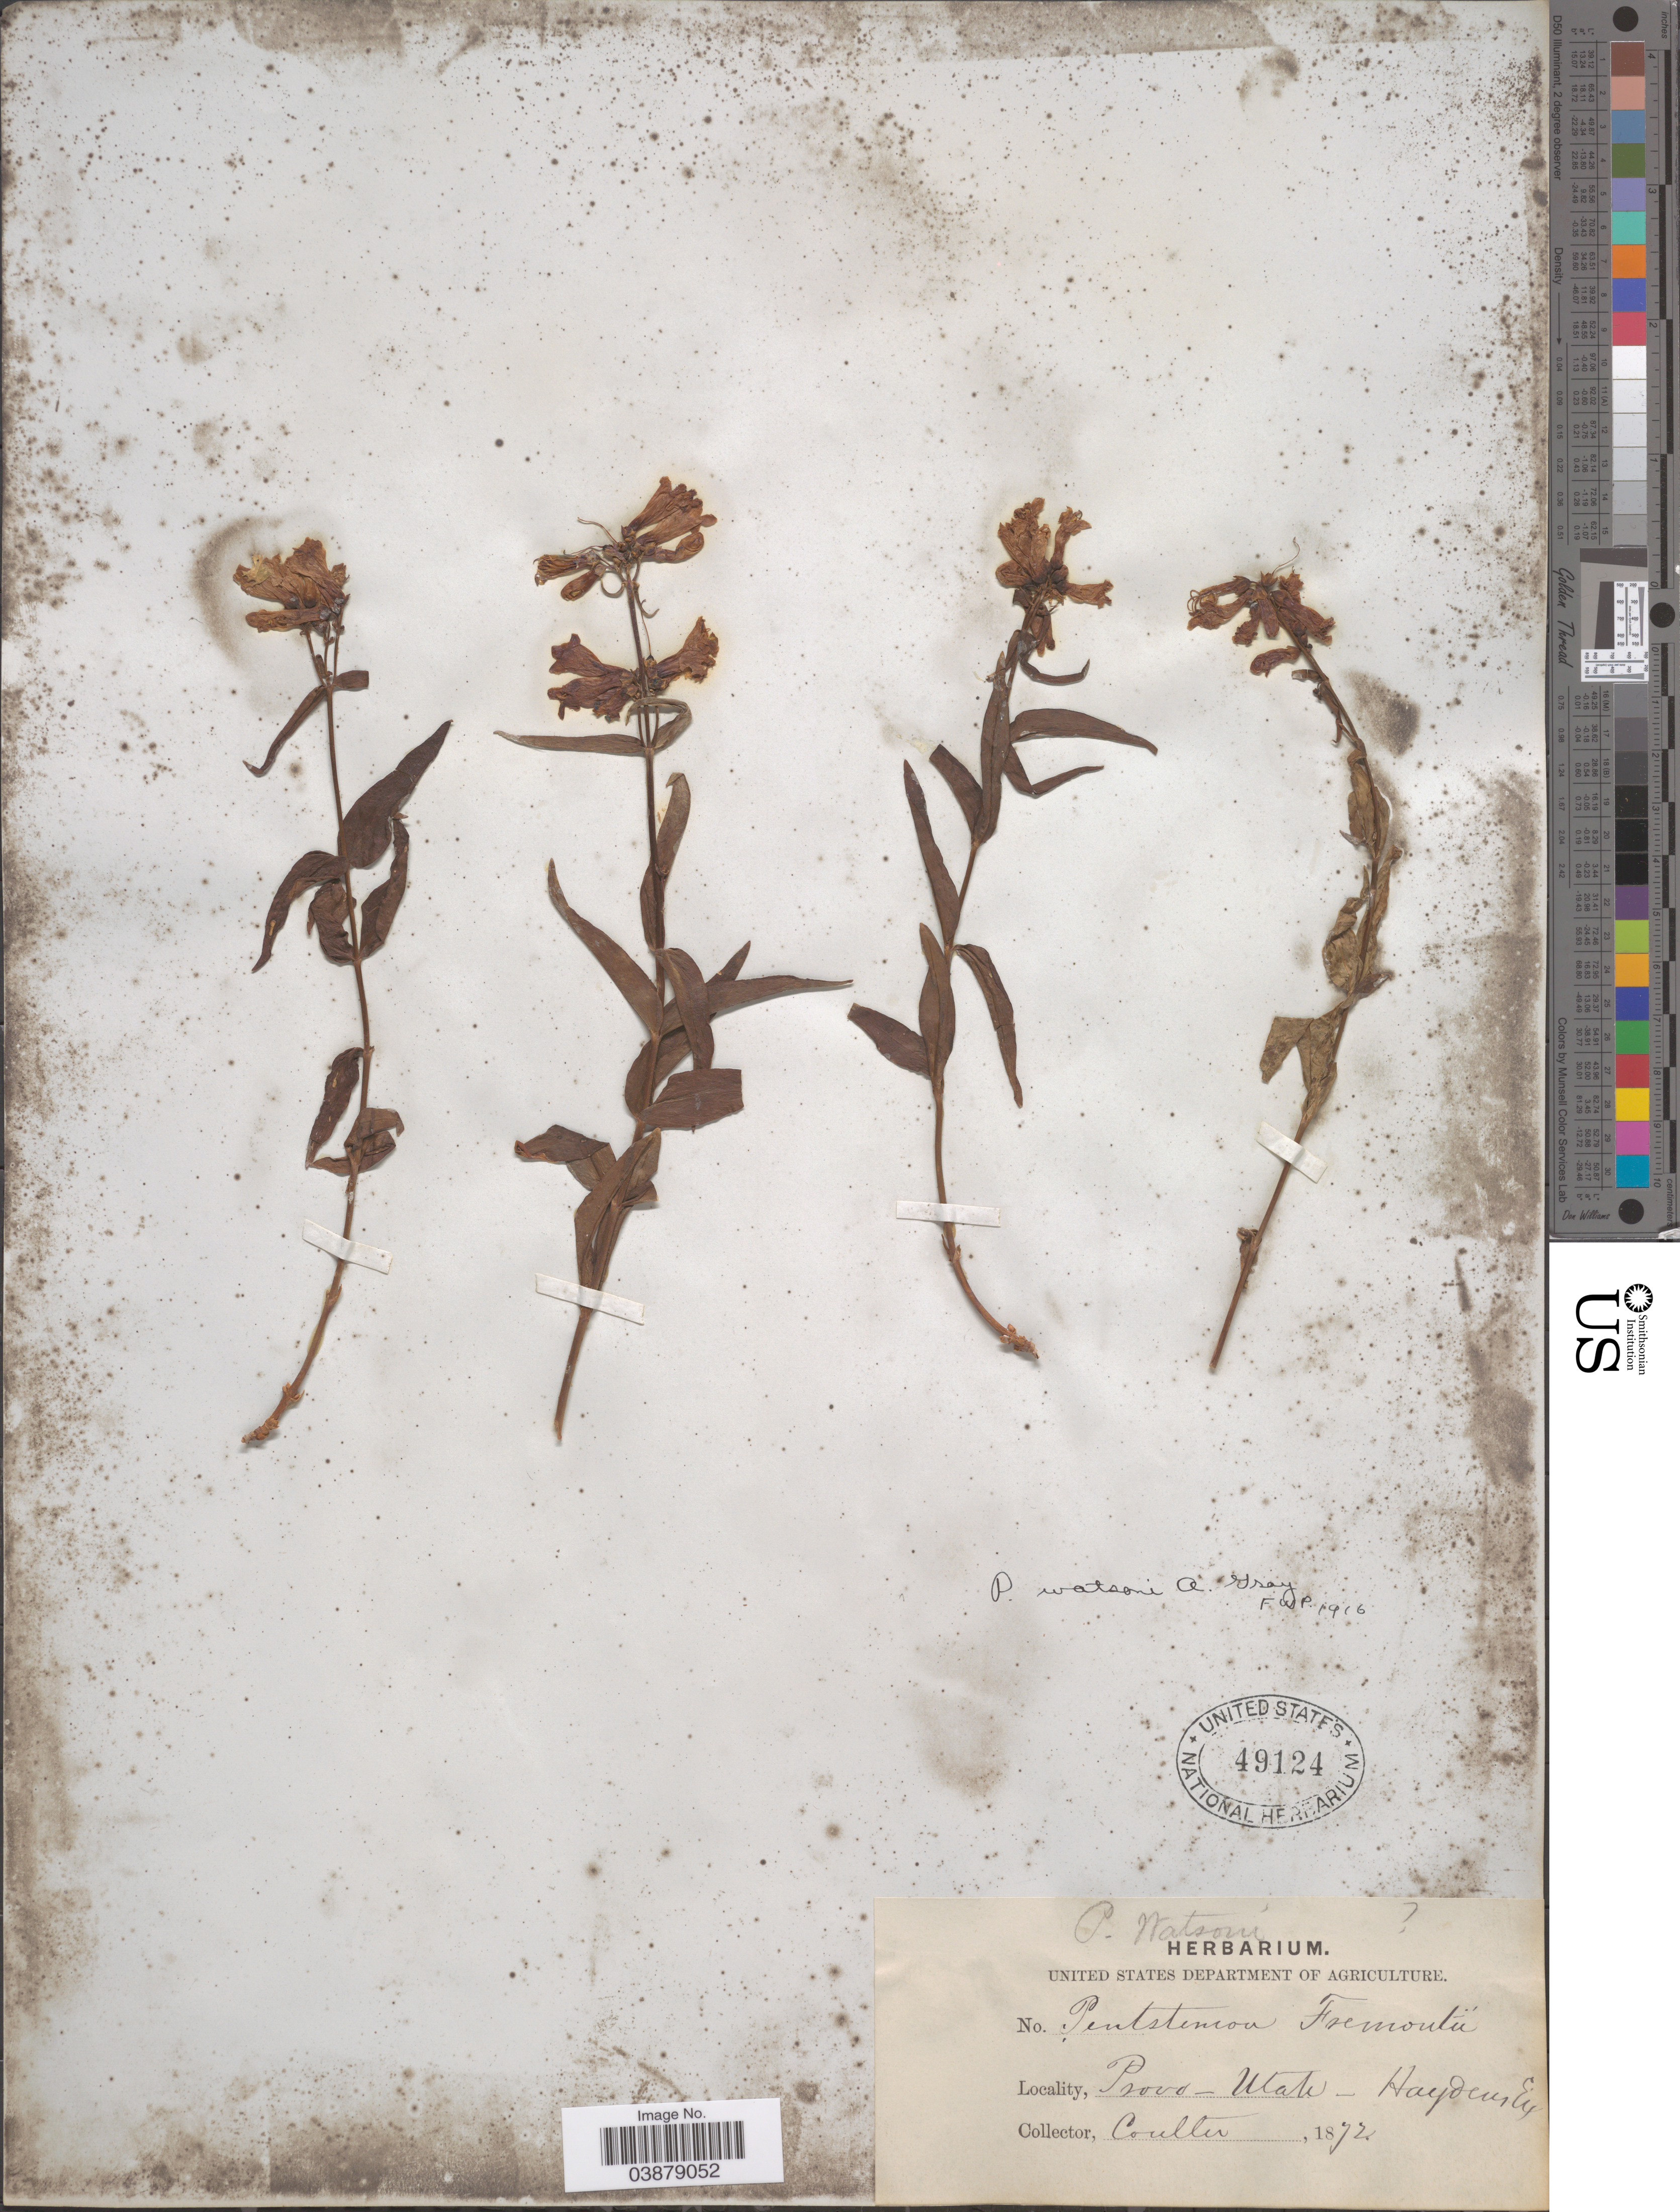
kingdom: Plantae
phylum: Tracheophyta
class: Magnoliopsida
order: Lamiales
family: Plantaginaceae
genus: Penstemon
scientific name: Penstemon watsonii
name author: A. Gray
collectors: -- Coulter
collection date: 1872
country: United States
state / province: Utah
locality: Provo- Haydens Ex.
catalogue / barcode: US 49124